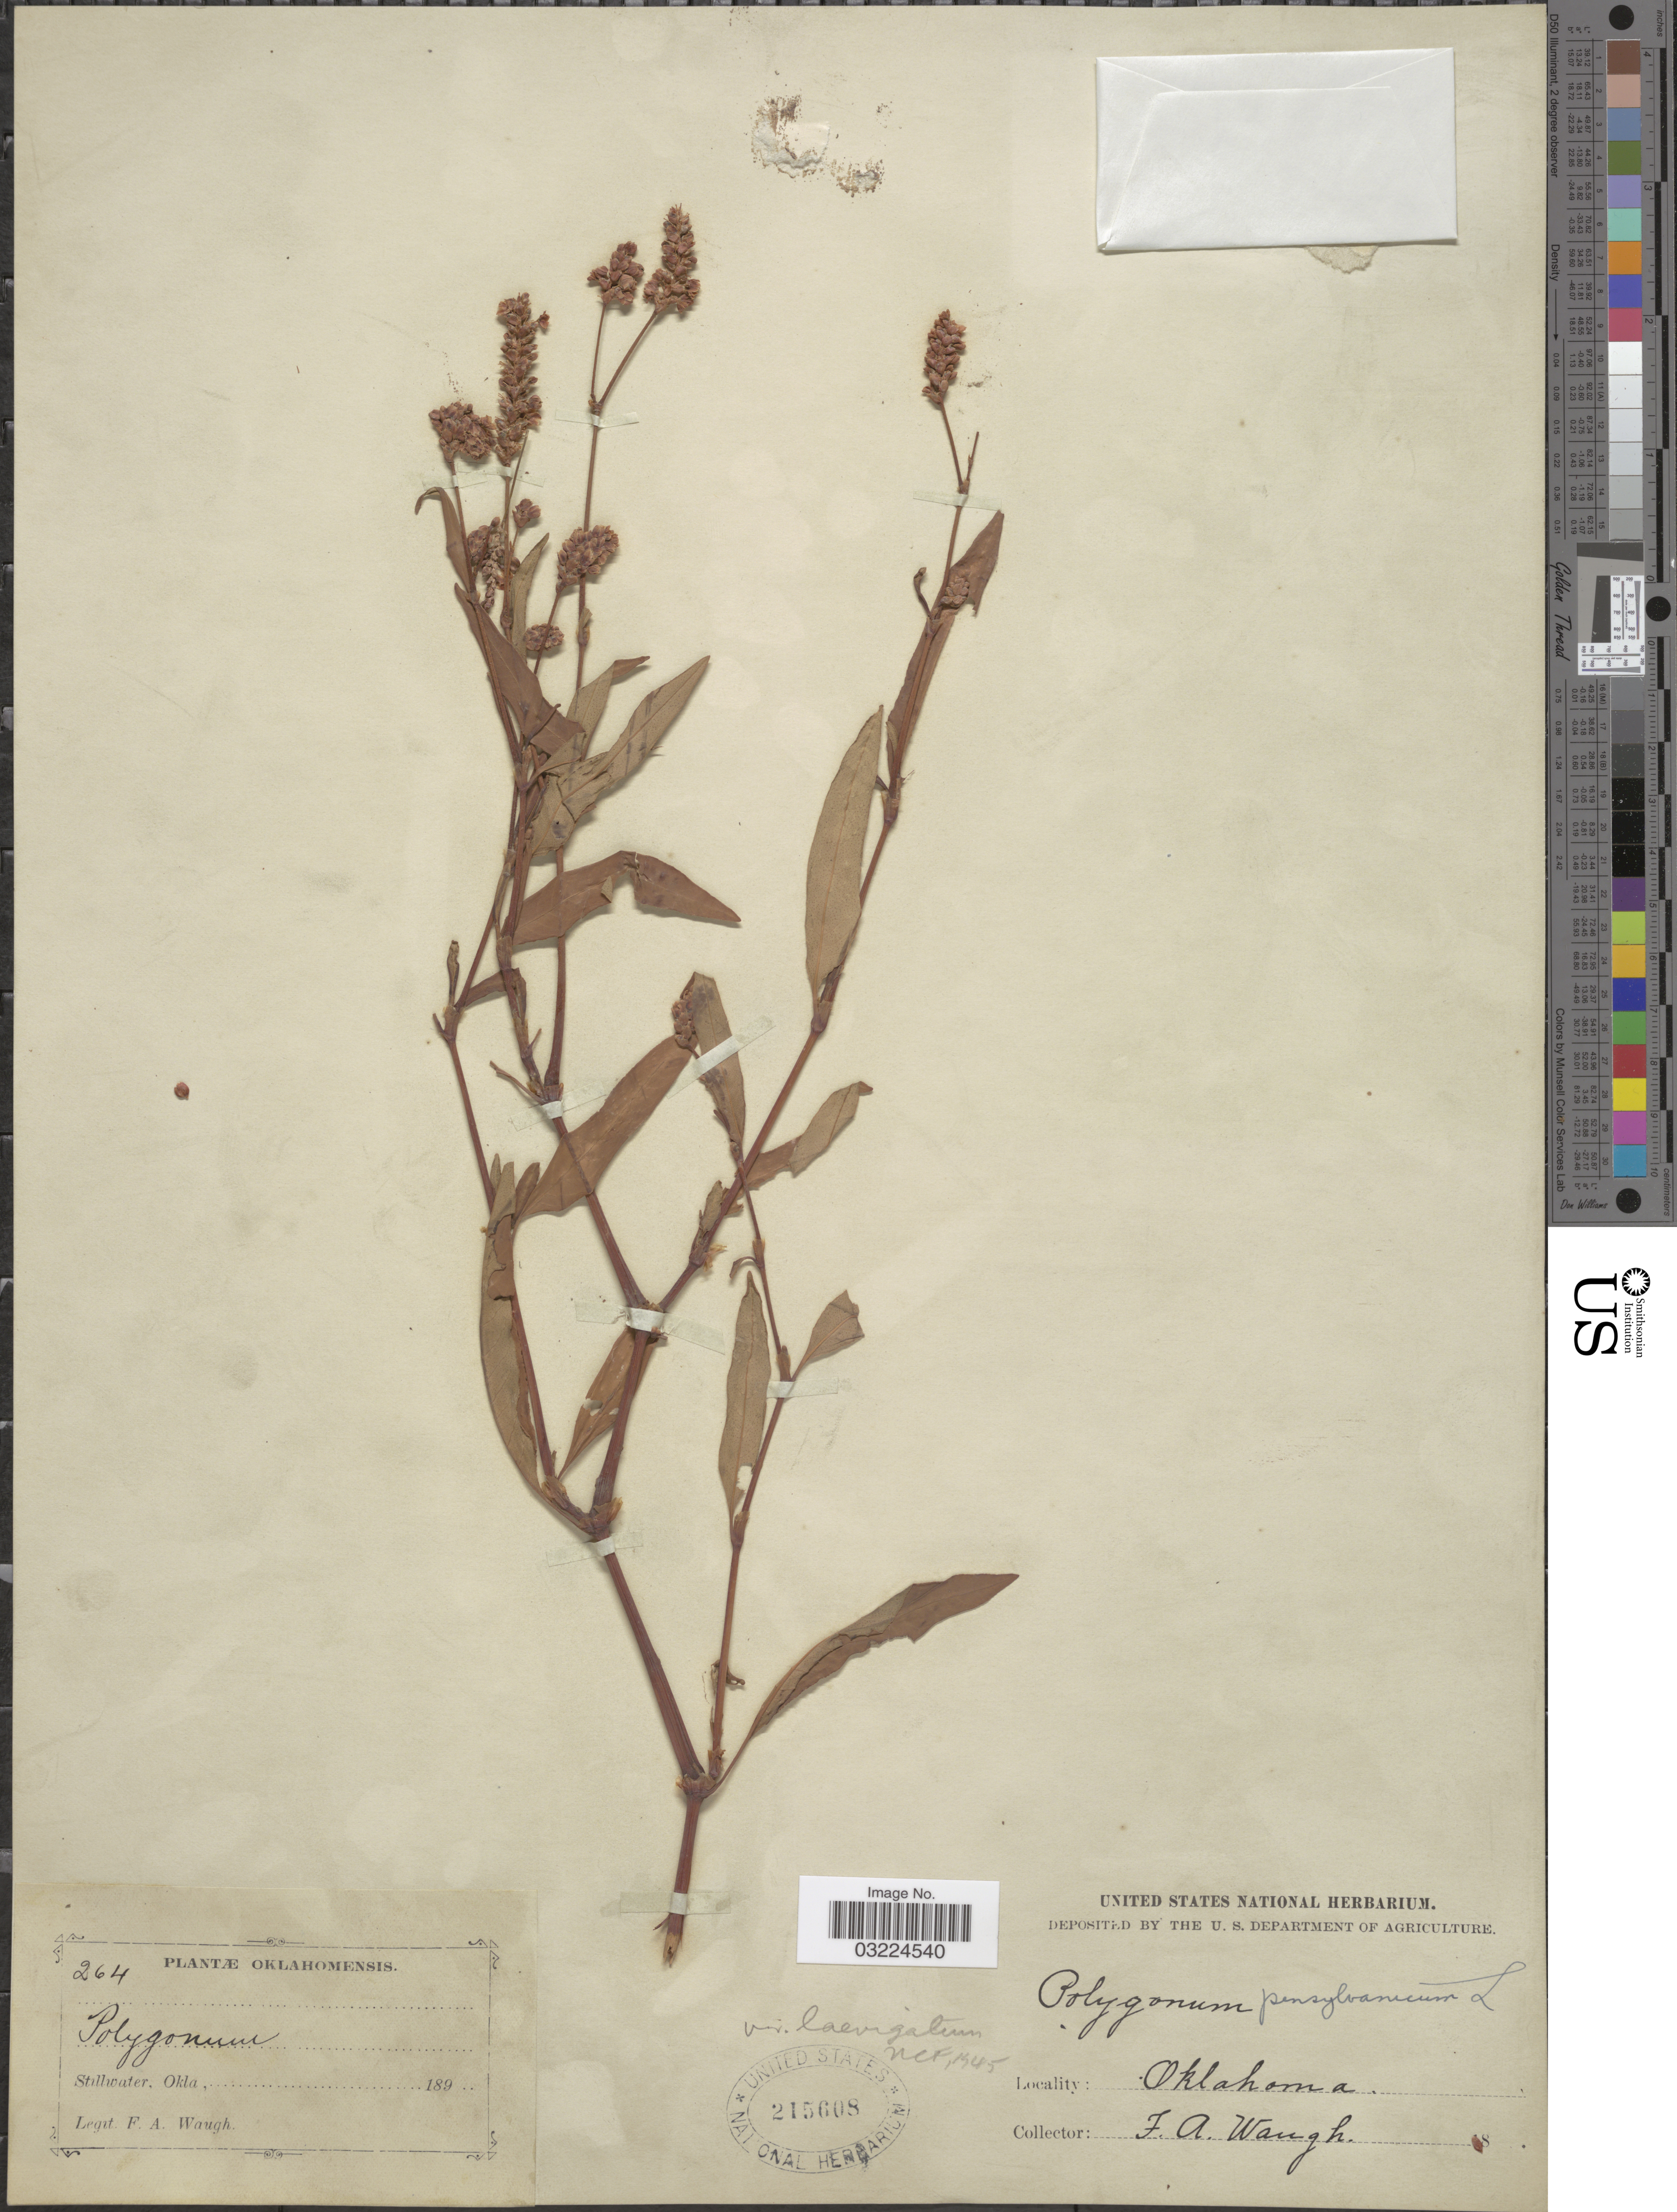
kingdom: Plantae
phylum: Tracheophyta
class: Magnoliopsida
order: Caryophyllales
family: Polygonaceae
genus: Persicaria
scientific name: Persicaria pensylvanica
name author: (L.) M. Gómez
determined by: Atha, D. E.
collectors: F. Waugh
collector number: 264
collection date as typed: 189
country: United States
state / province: Oklahoma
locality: Stillwater, Okla.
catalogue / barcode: US 215608